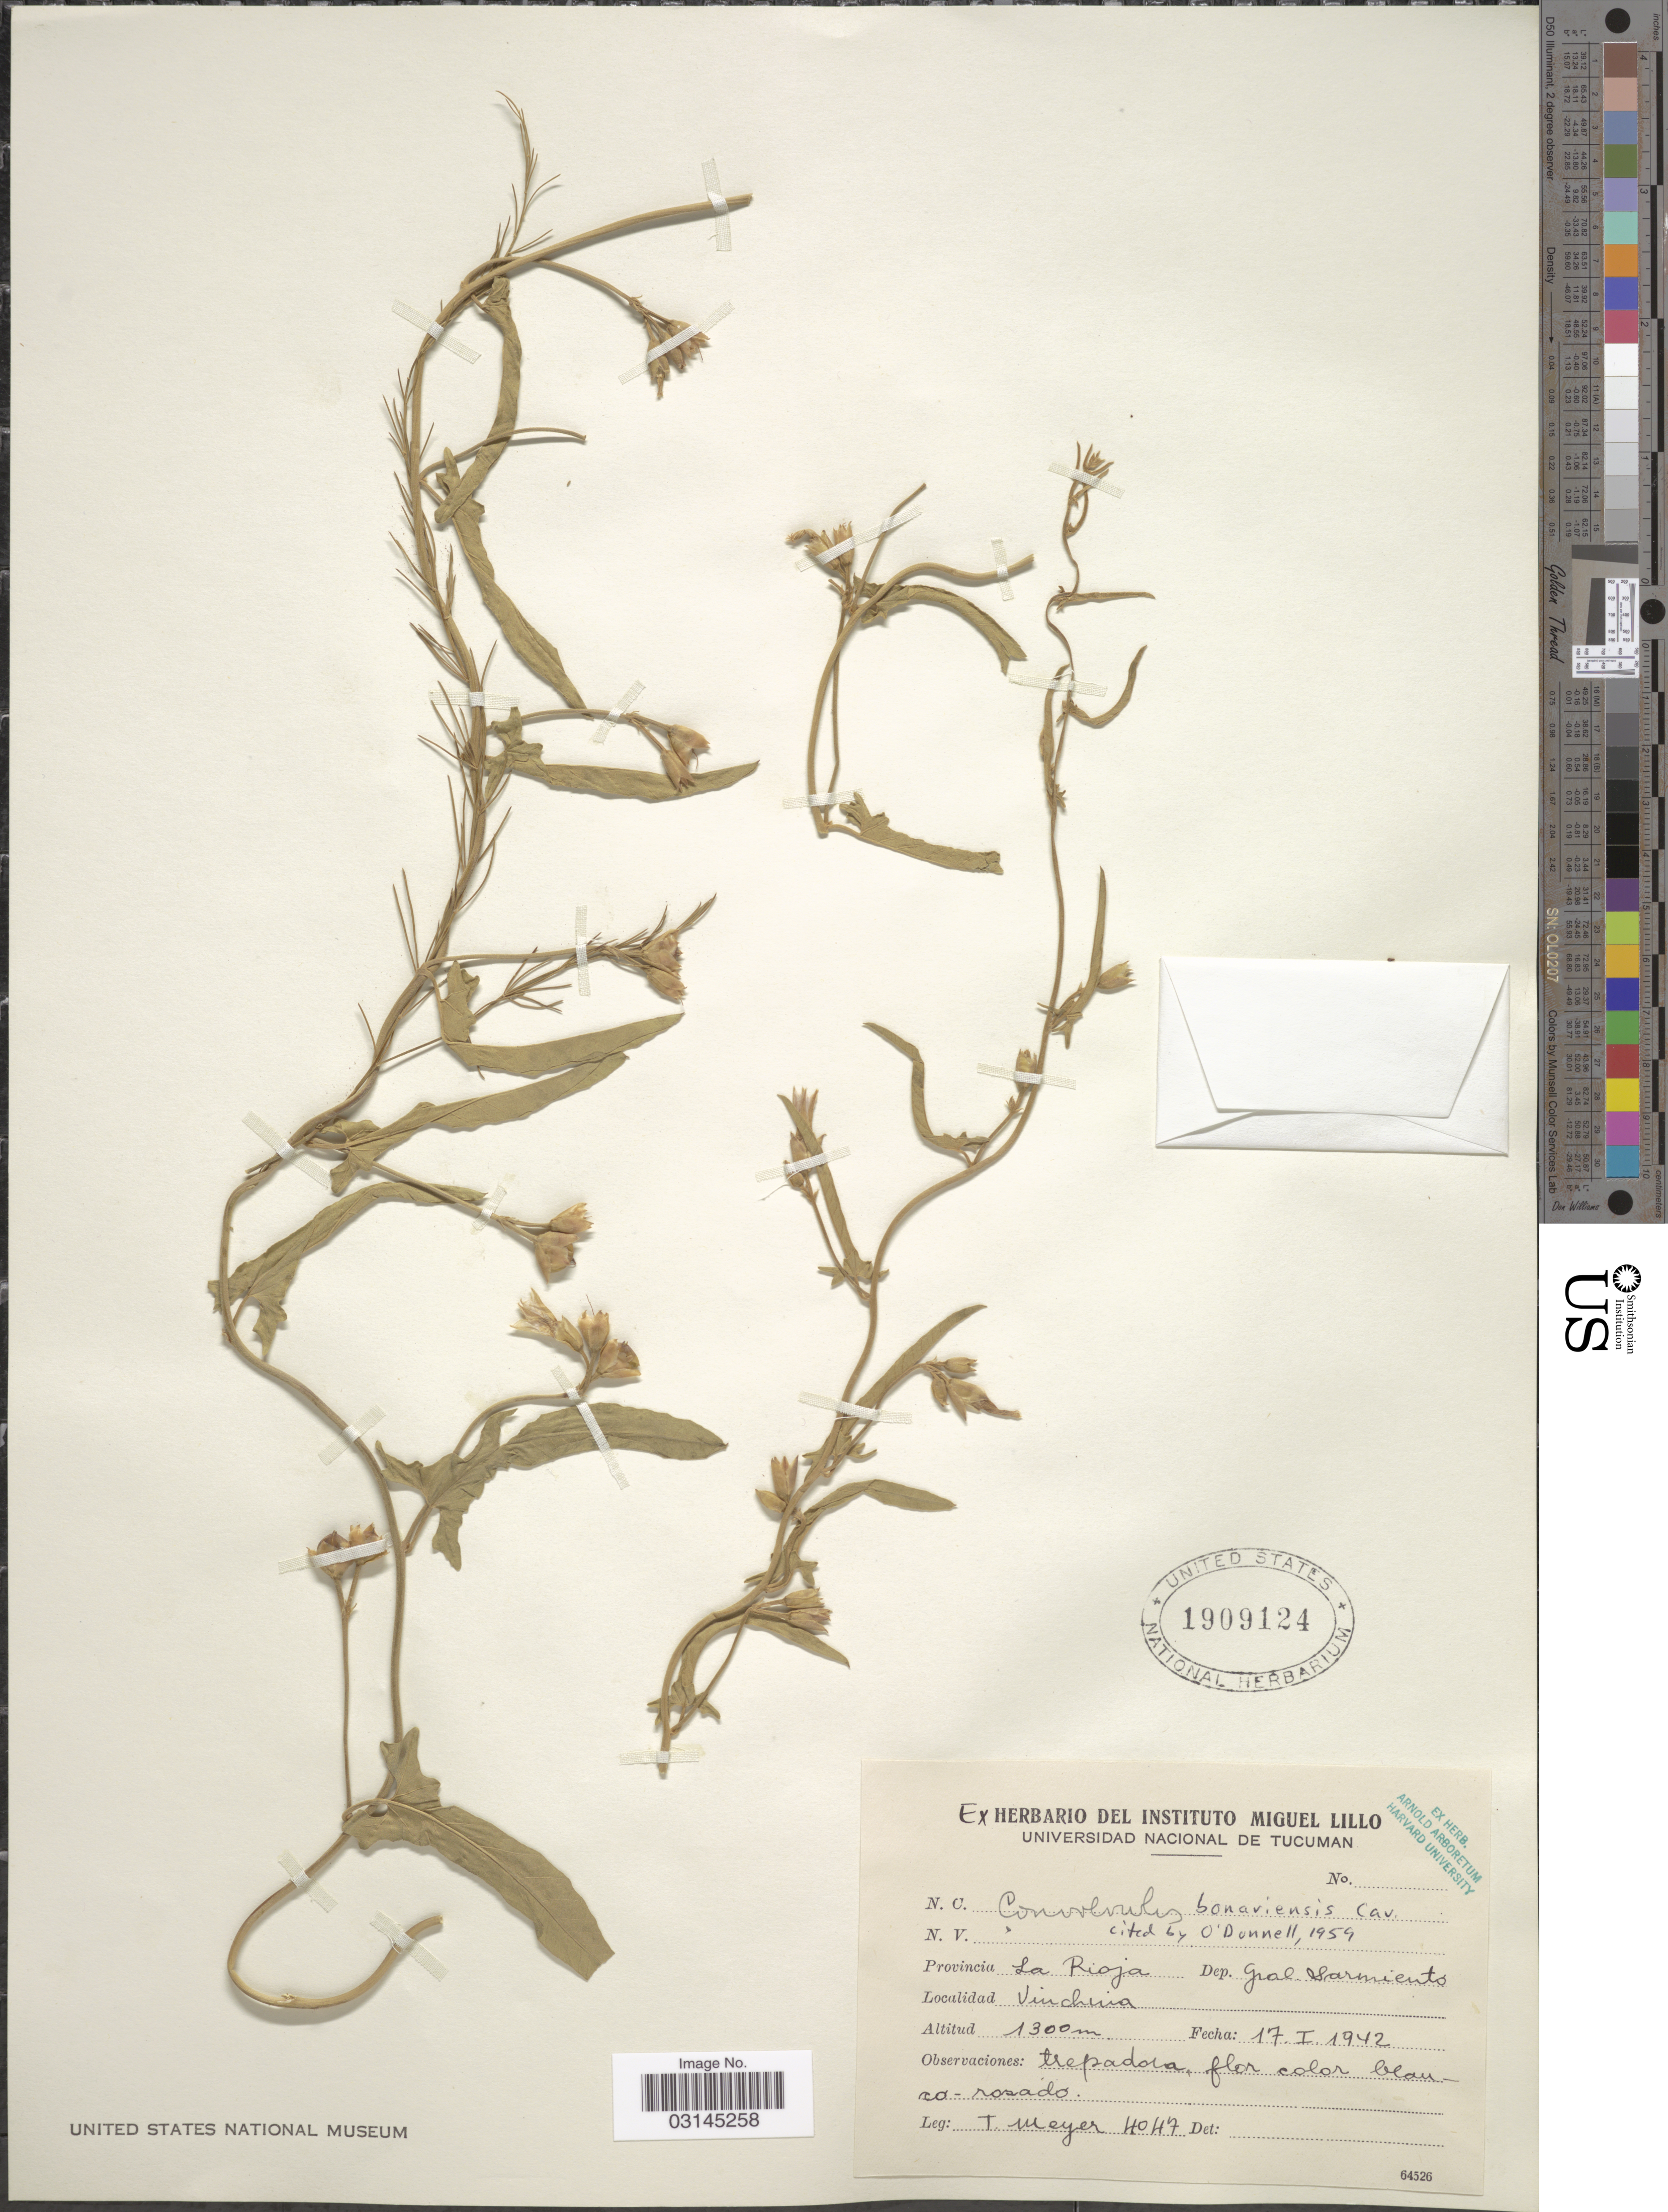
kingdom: Plantae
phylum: Tracheophyta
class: Magnoliopsida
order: Solanales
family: Convolvulaceae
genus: Convolvulus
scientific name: Convolvulus bonariensis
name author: Cav.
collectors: T. Meyer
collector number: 4047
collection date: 1942-01-17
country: Argentina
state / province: La Rioja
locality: Dep. Gral. Sarmiento, Vinchina.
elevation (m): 1300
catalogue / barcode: US 1909124